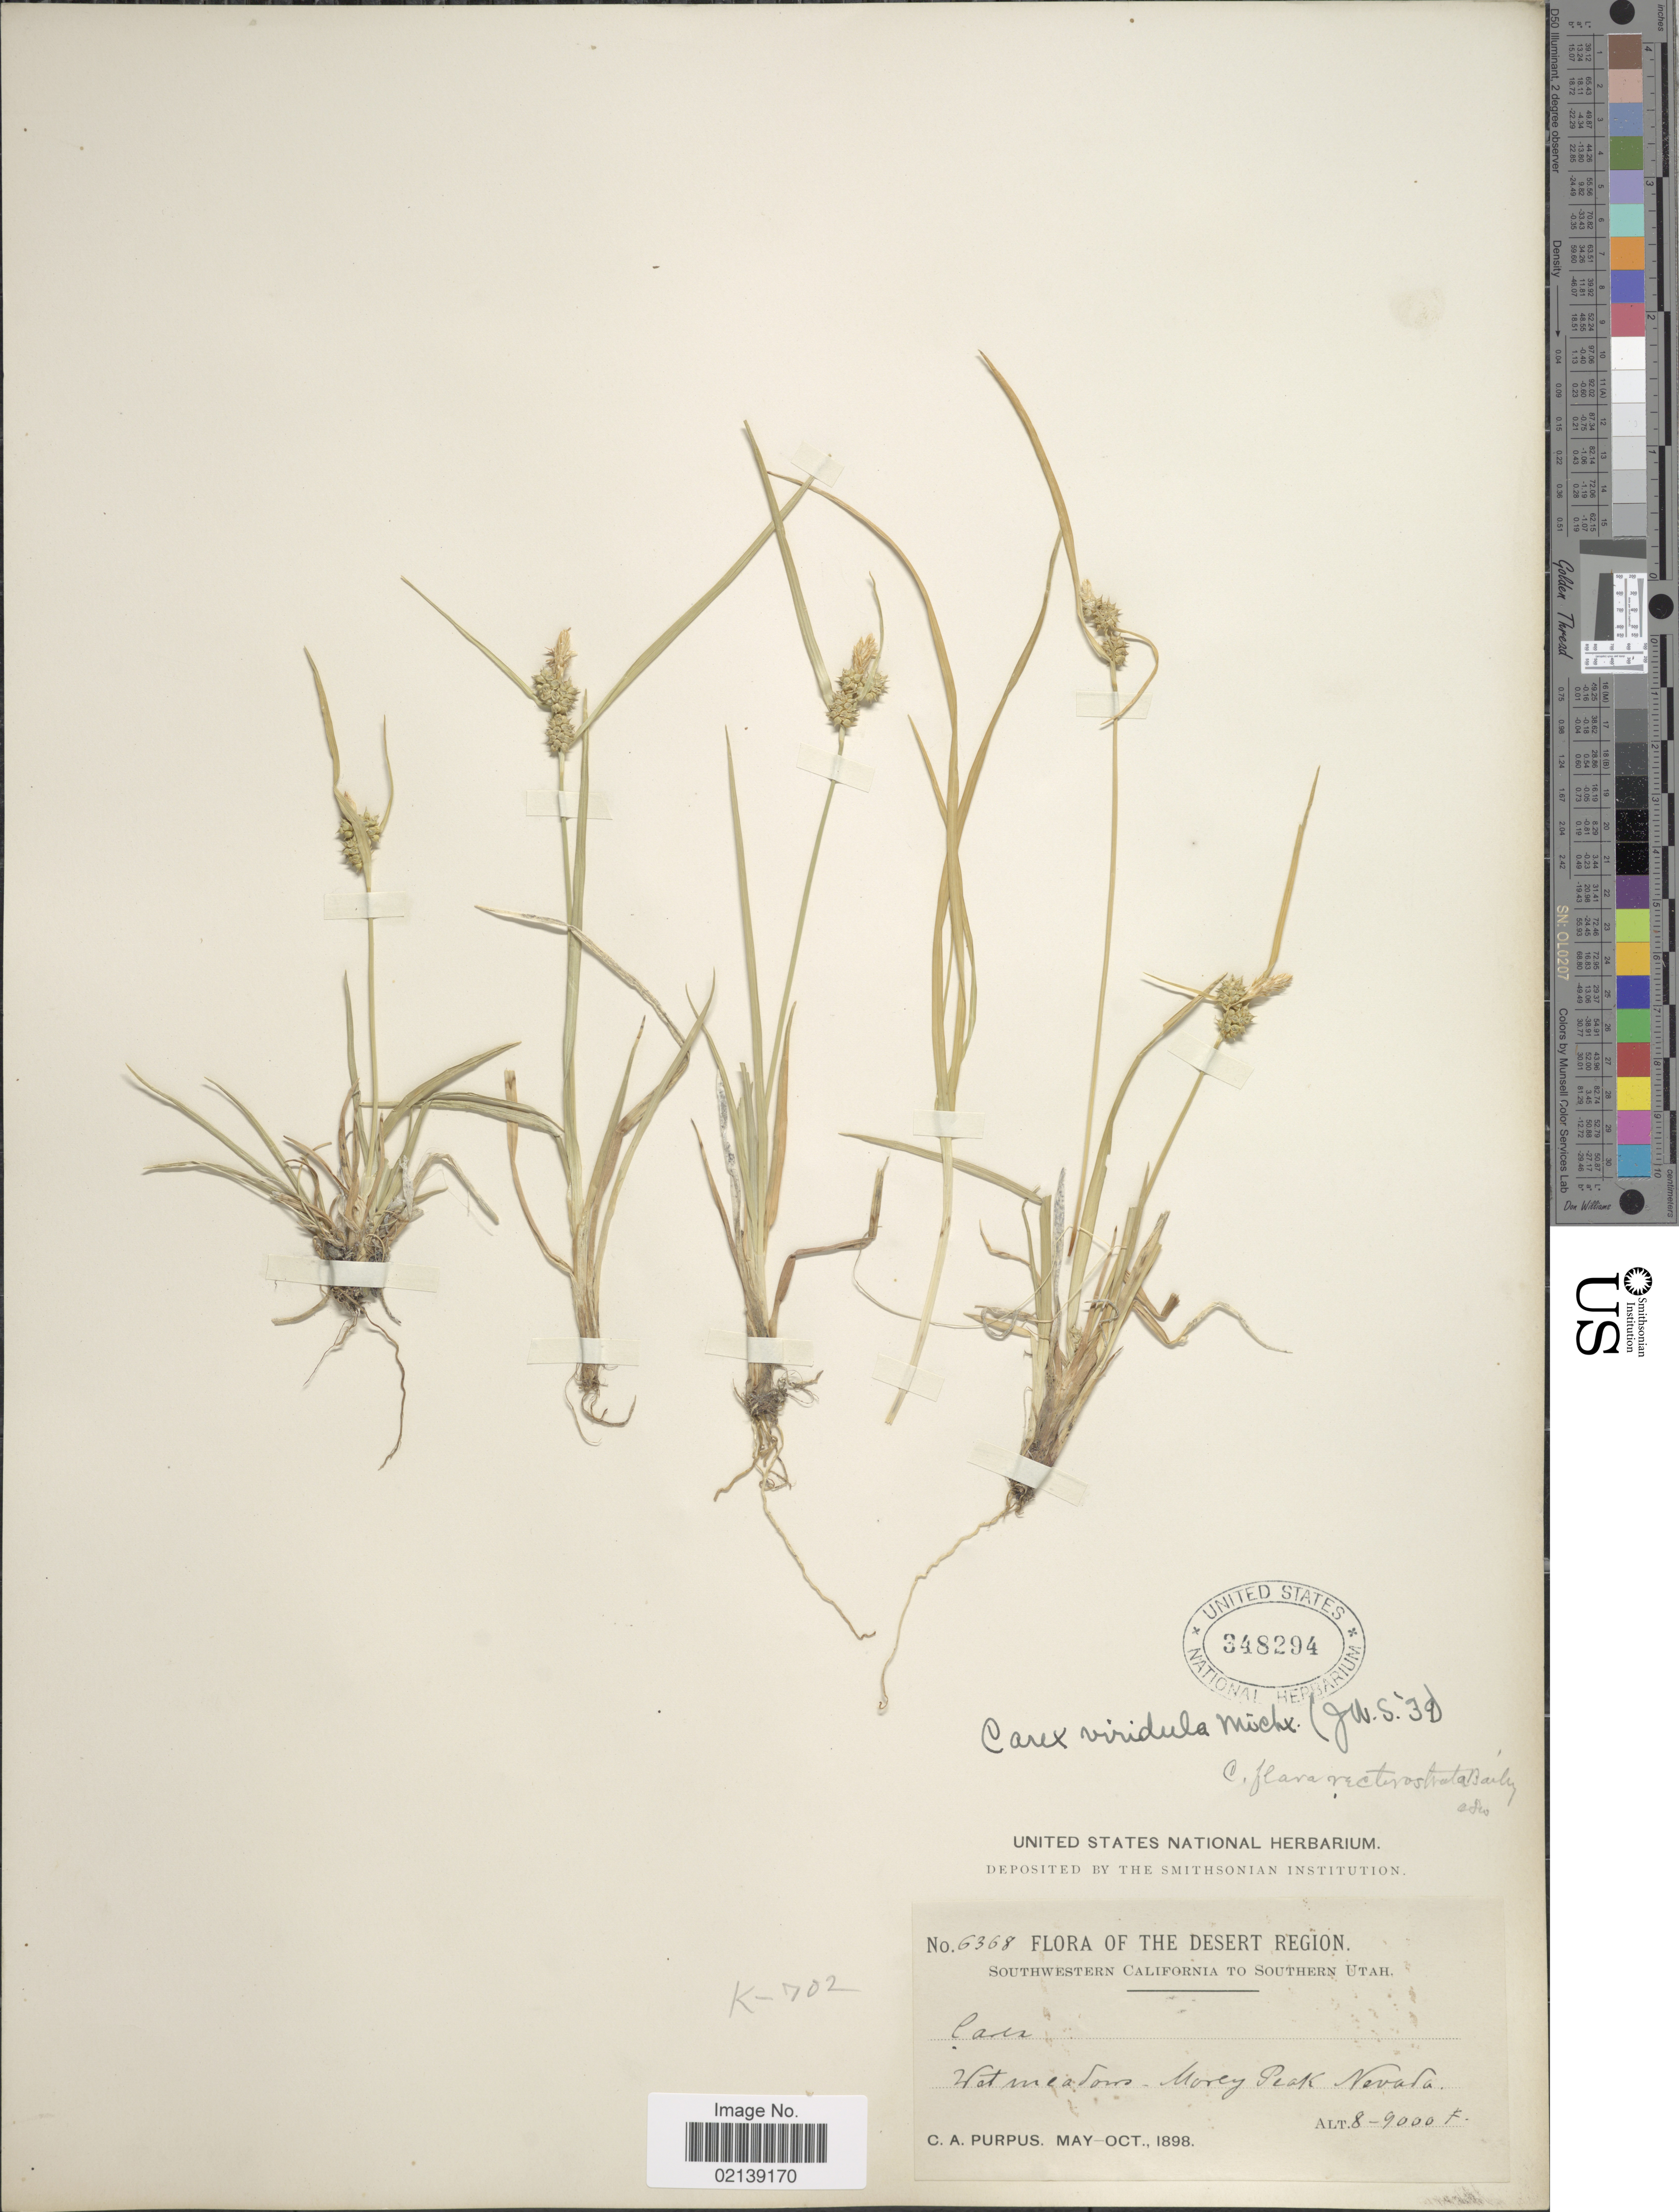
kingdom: Plantae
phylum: Tracheophyta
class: Liliopsida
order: Poales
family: Cyperaceae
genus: Carex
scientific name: Carex oederi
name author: Retz.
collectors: C. A. Purpus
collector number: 6368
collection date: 1898-05/1898-10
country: United States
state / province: Nevada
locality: The Desert Region, wet meadows, Morey Peak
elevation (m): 2438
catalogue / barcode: US 348294